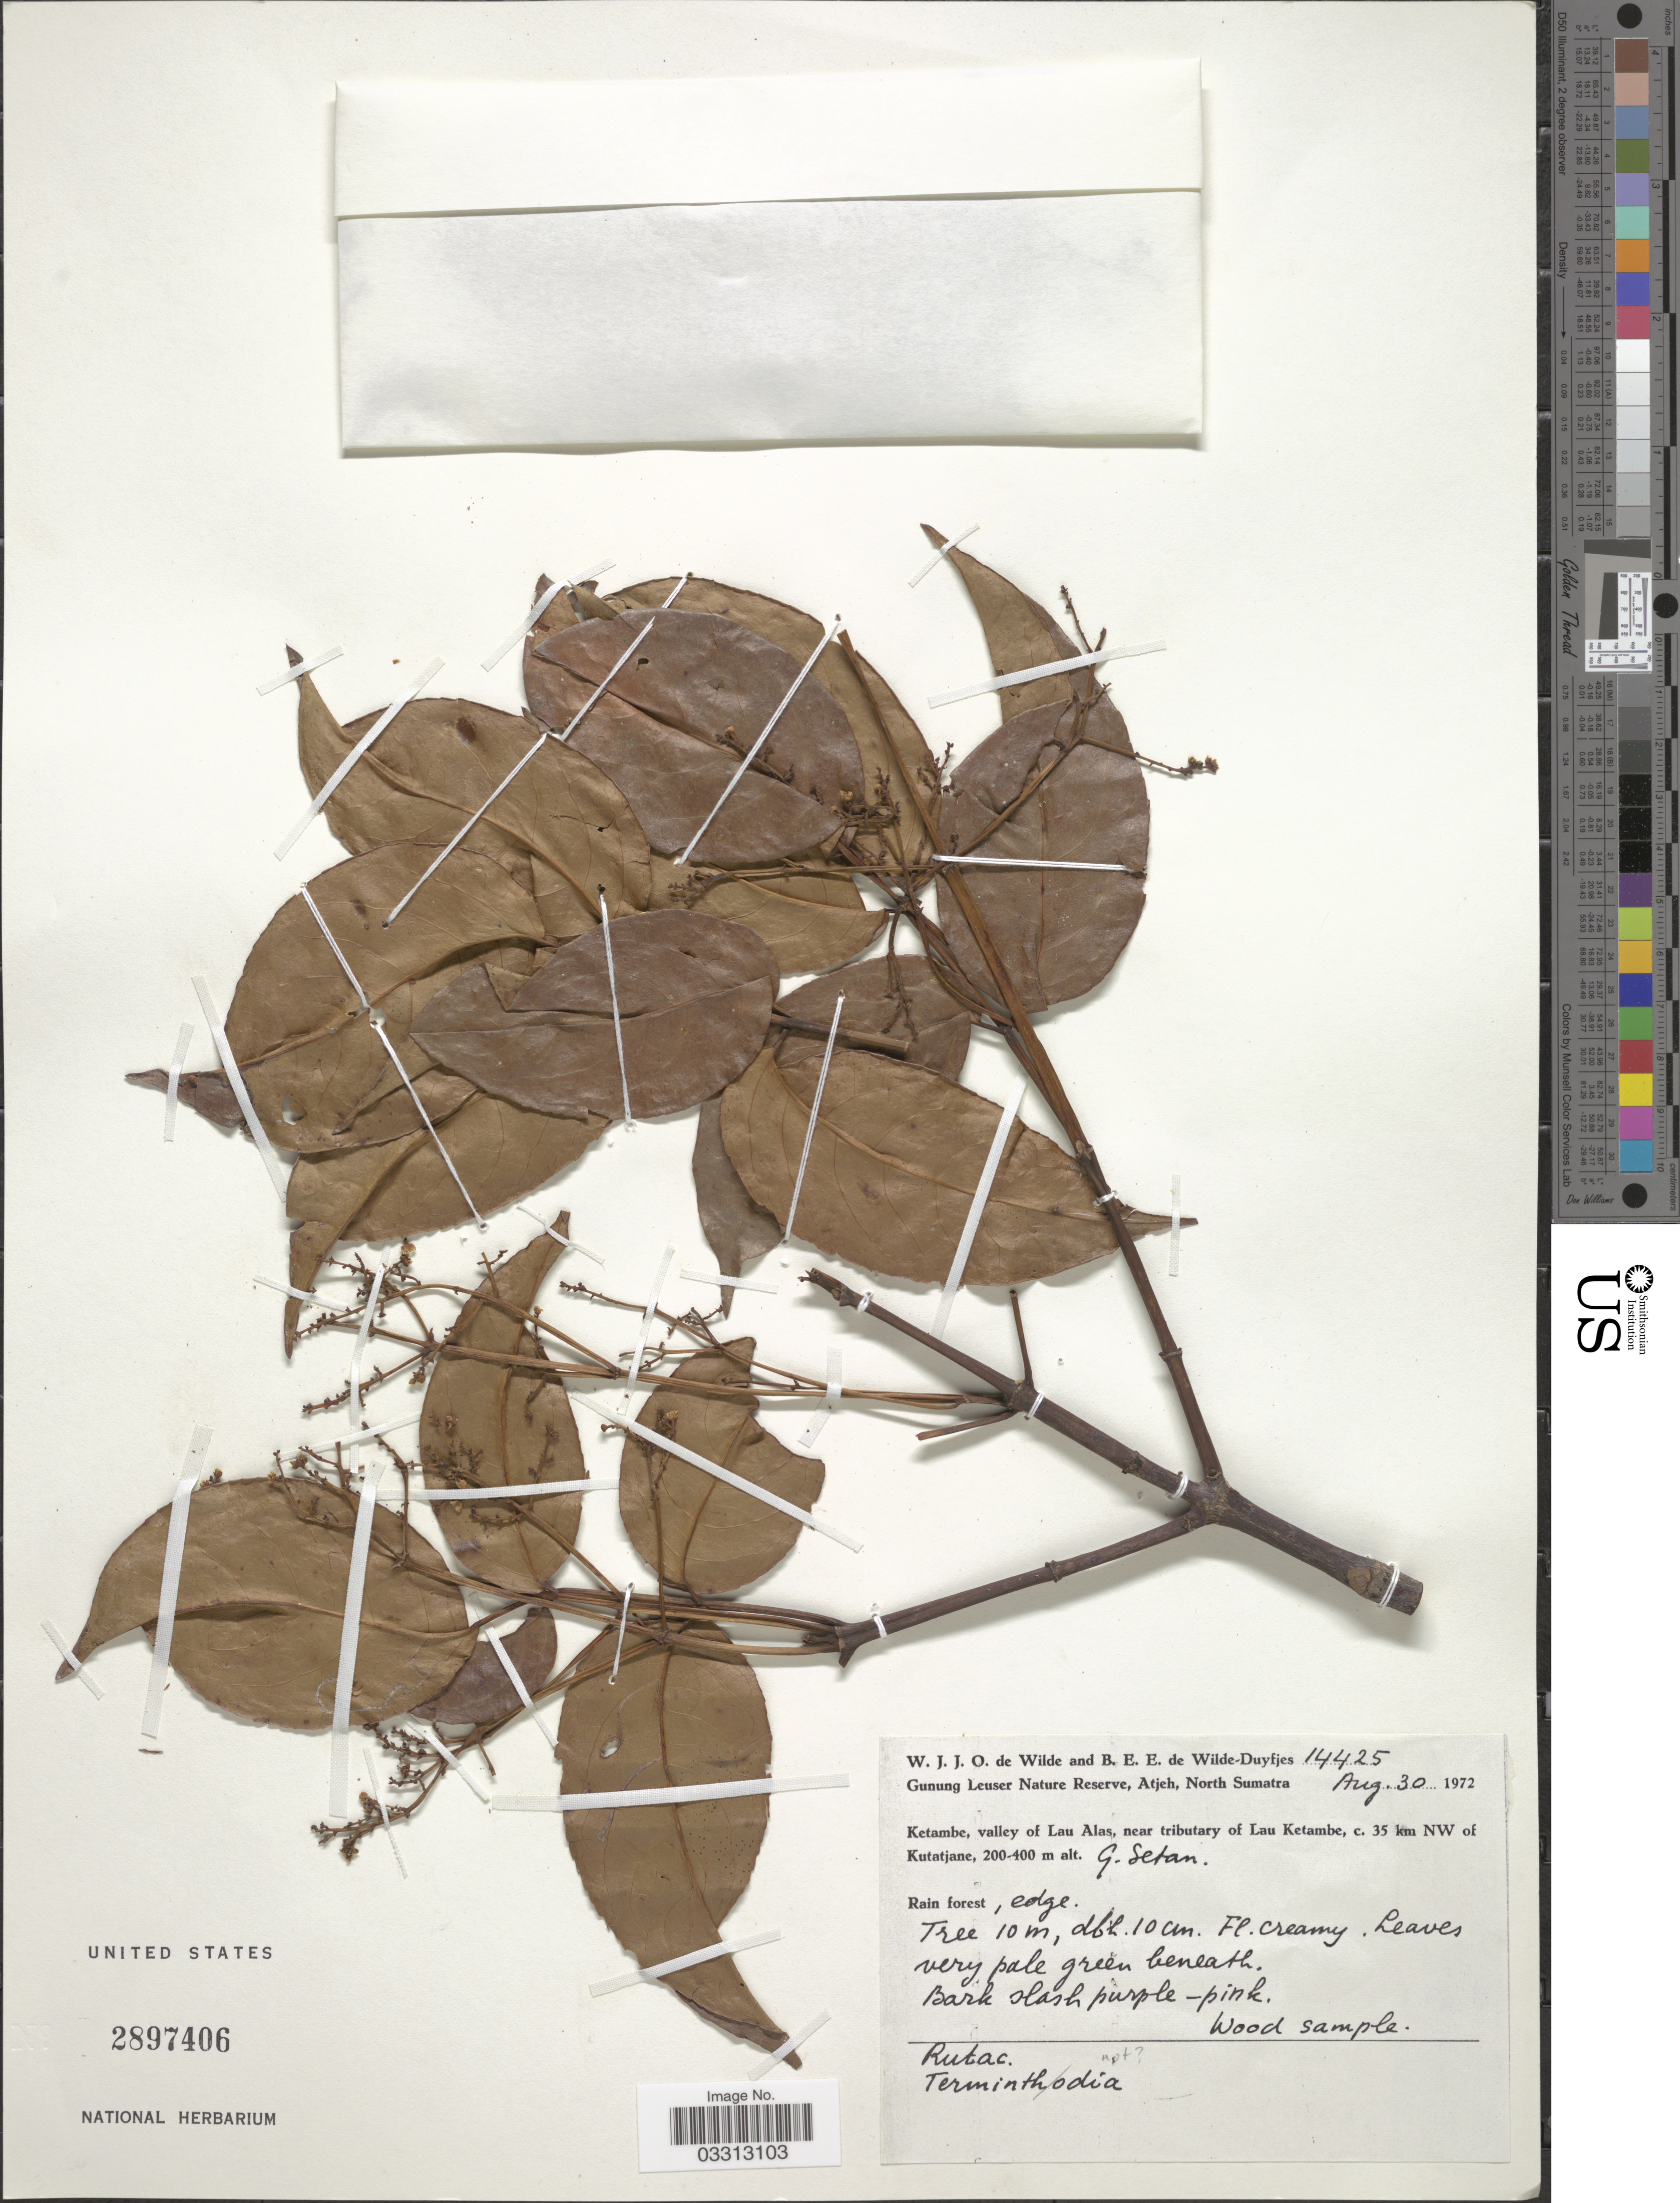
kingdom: Plantae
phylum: Tracheophyta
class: Magnoliopsida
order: Sapindales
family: Rutaceae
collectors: W. J. de Wilde & B. E. de Wilde-Duyfjes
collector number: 14425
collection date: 1972-08-30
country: Indonesia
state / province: Sumatra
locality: Gunung Leuser Nature Reserve, Atjeh, North Sumatra. Ketambe, valley of Lau Alas, near tributary of Lau Ketambe, c. 35 km NW of Kutatjane. G. Setan.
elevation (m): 200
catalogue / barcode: US 2897406